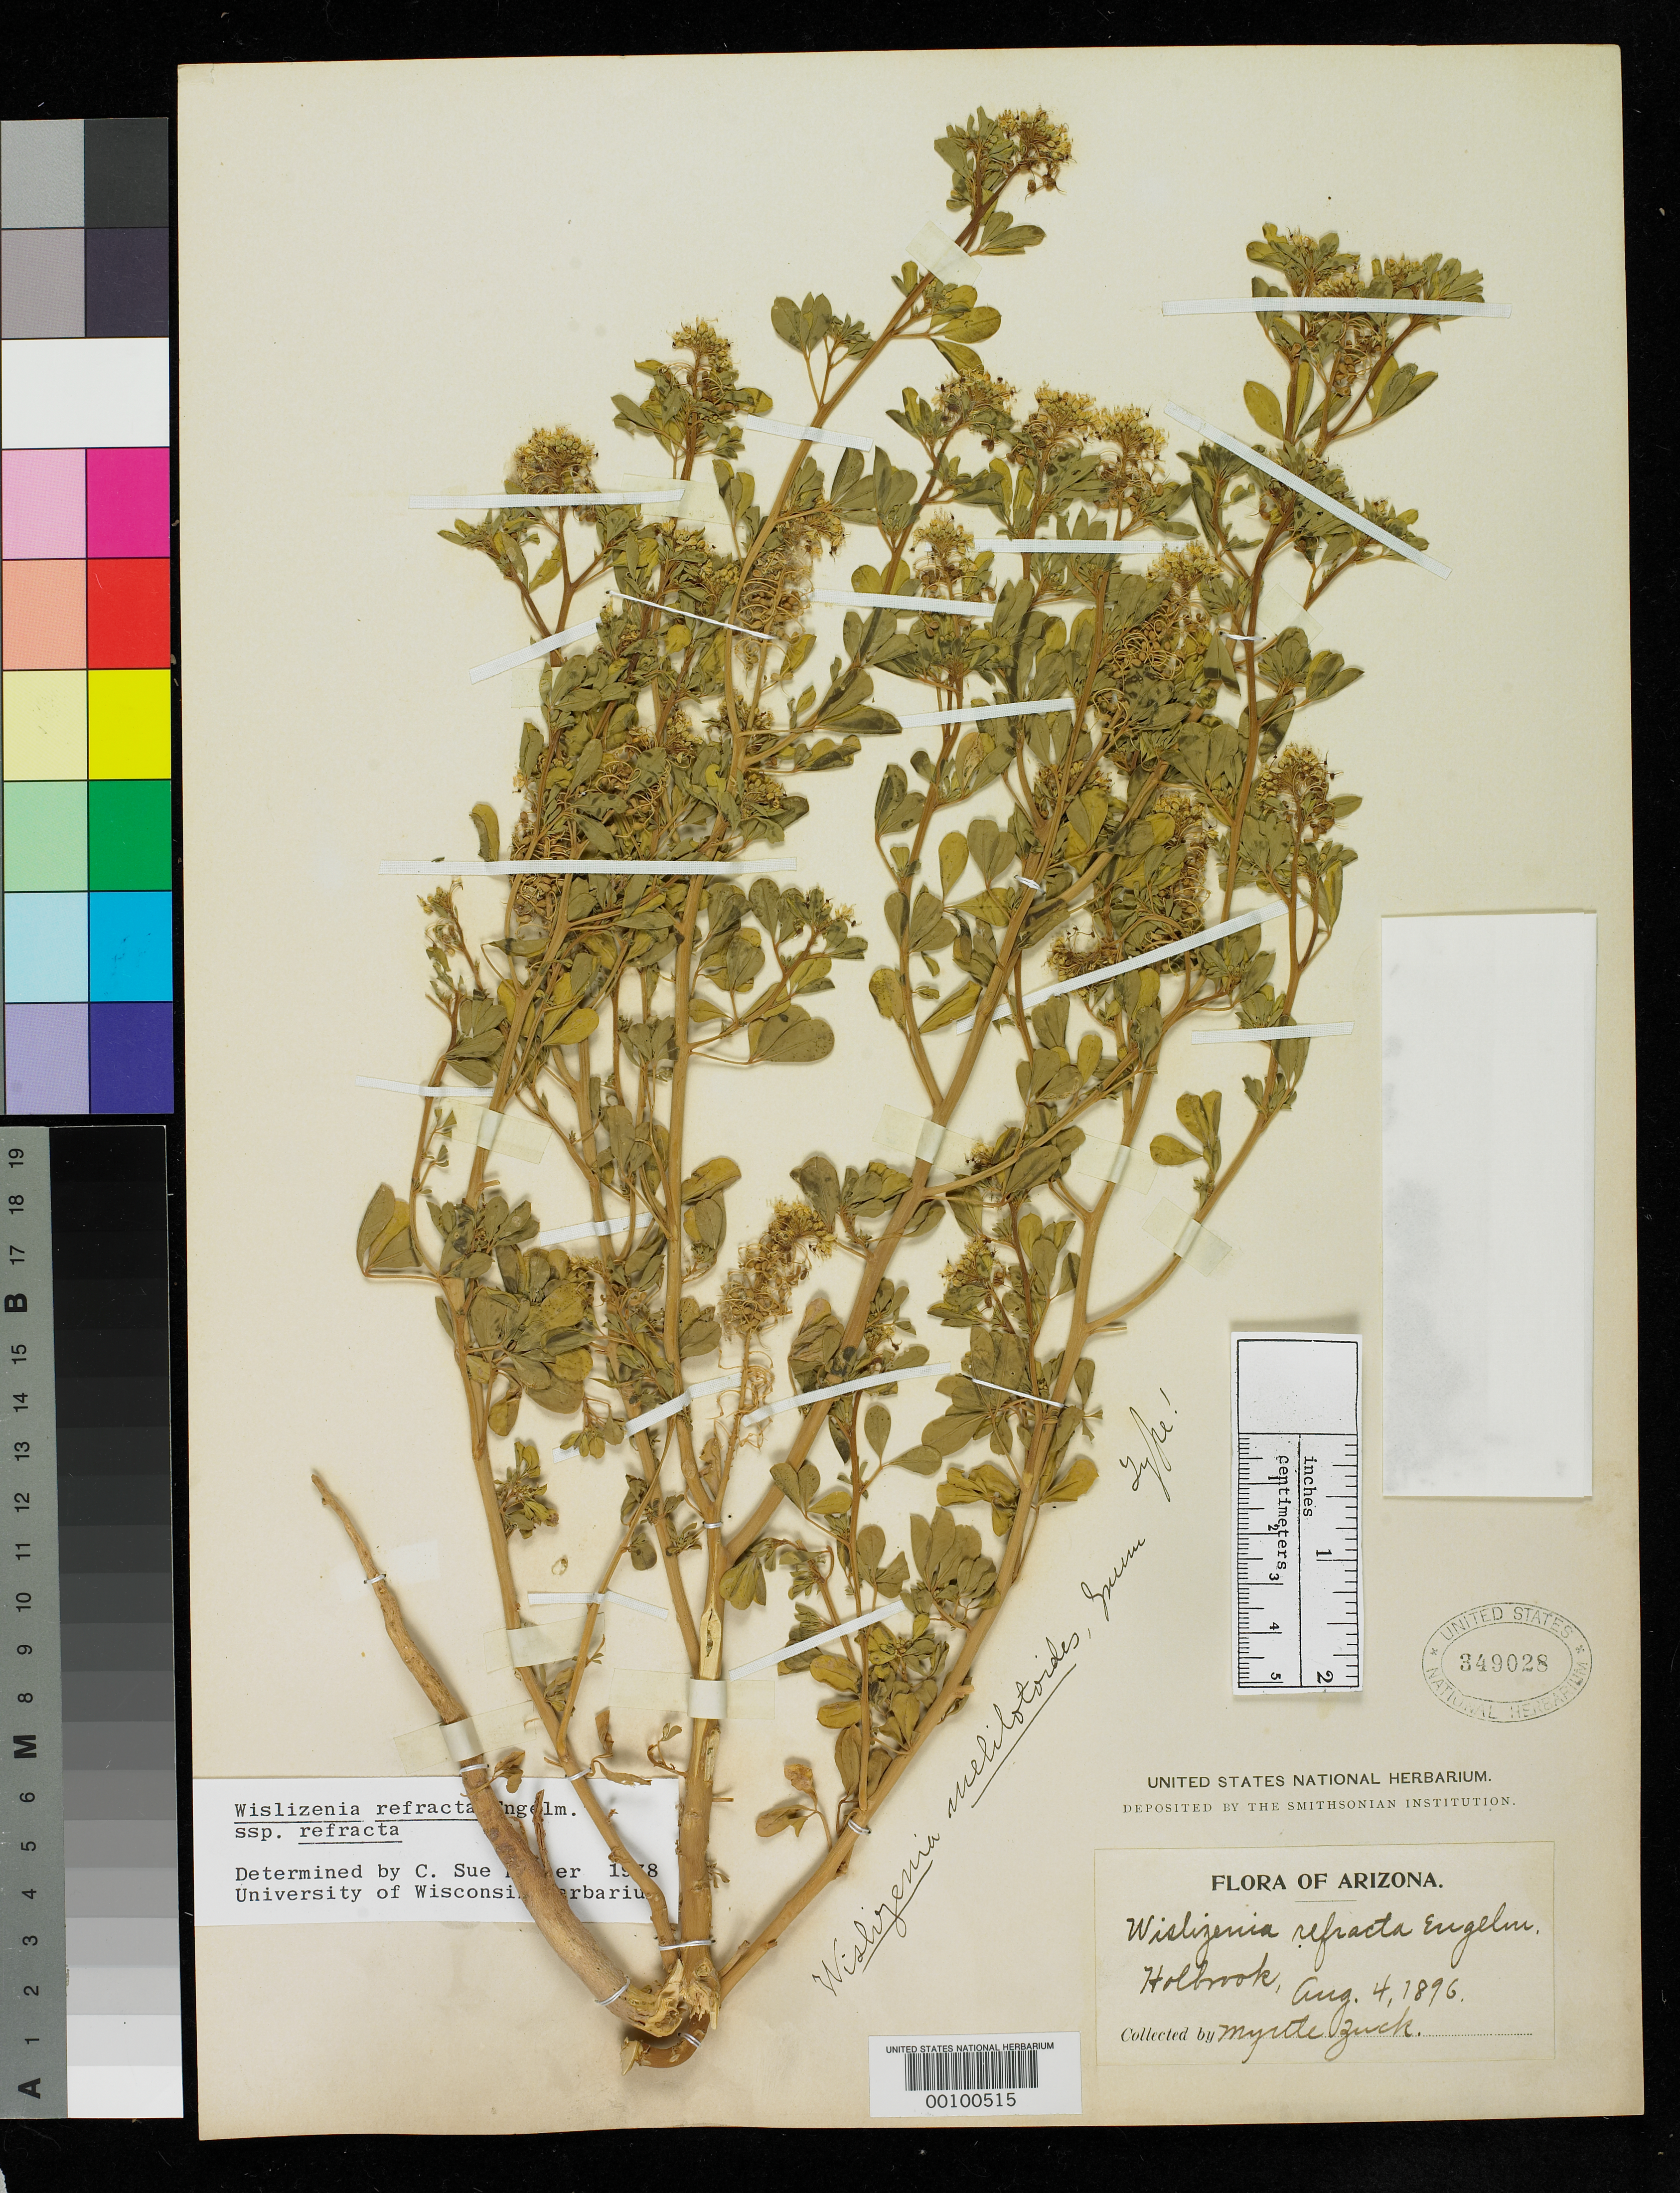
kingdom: Plantae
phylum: Tracheophyta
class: Magnoliopsida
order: Brassicales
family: Cleomaceae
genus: Wislizenia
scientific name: Wislizenia melilotoides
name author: Greene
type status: Isosyntype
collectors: M. Zuck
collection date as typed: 04 Aug 1896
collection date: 1896-08-04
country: United States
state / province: Arizona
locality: Holbrook.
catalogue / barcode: US 349028